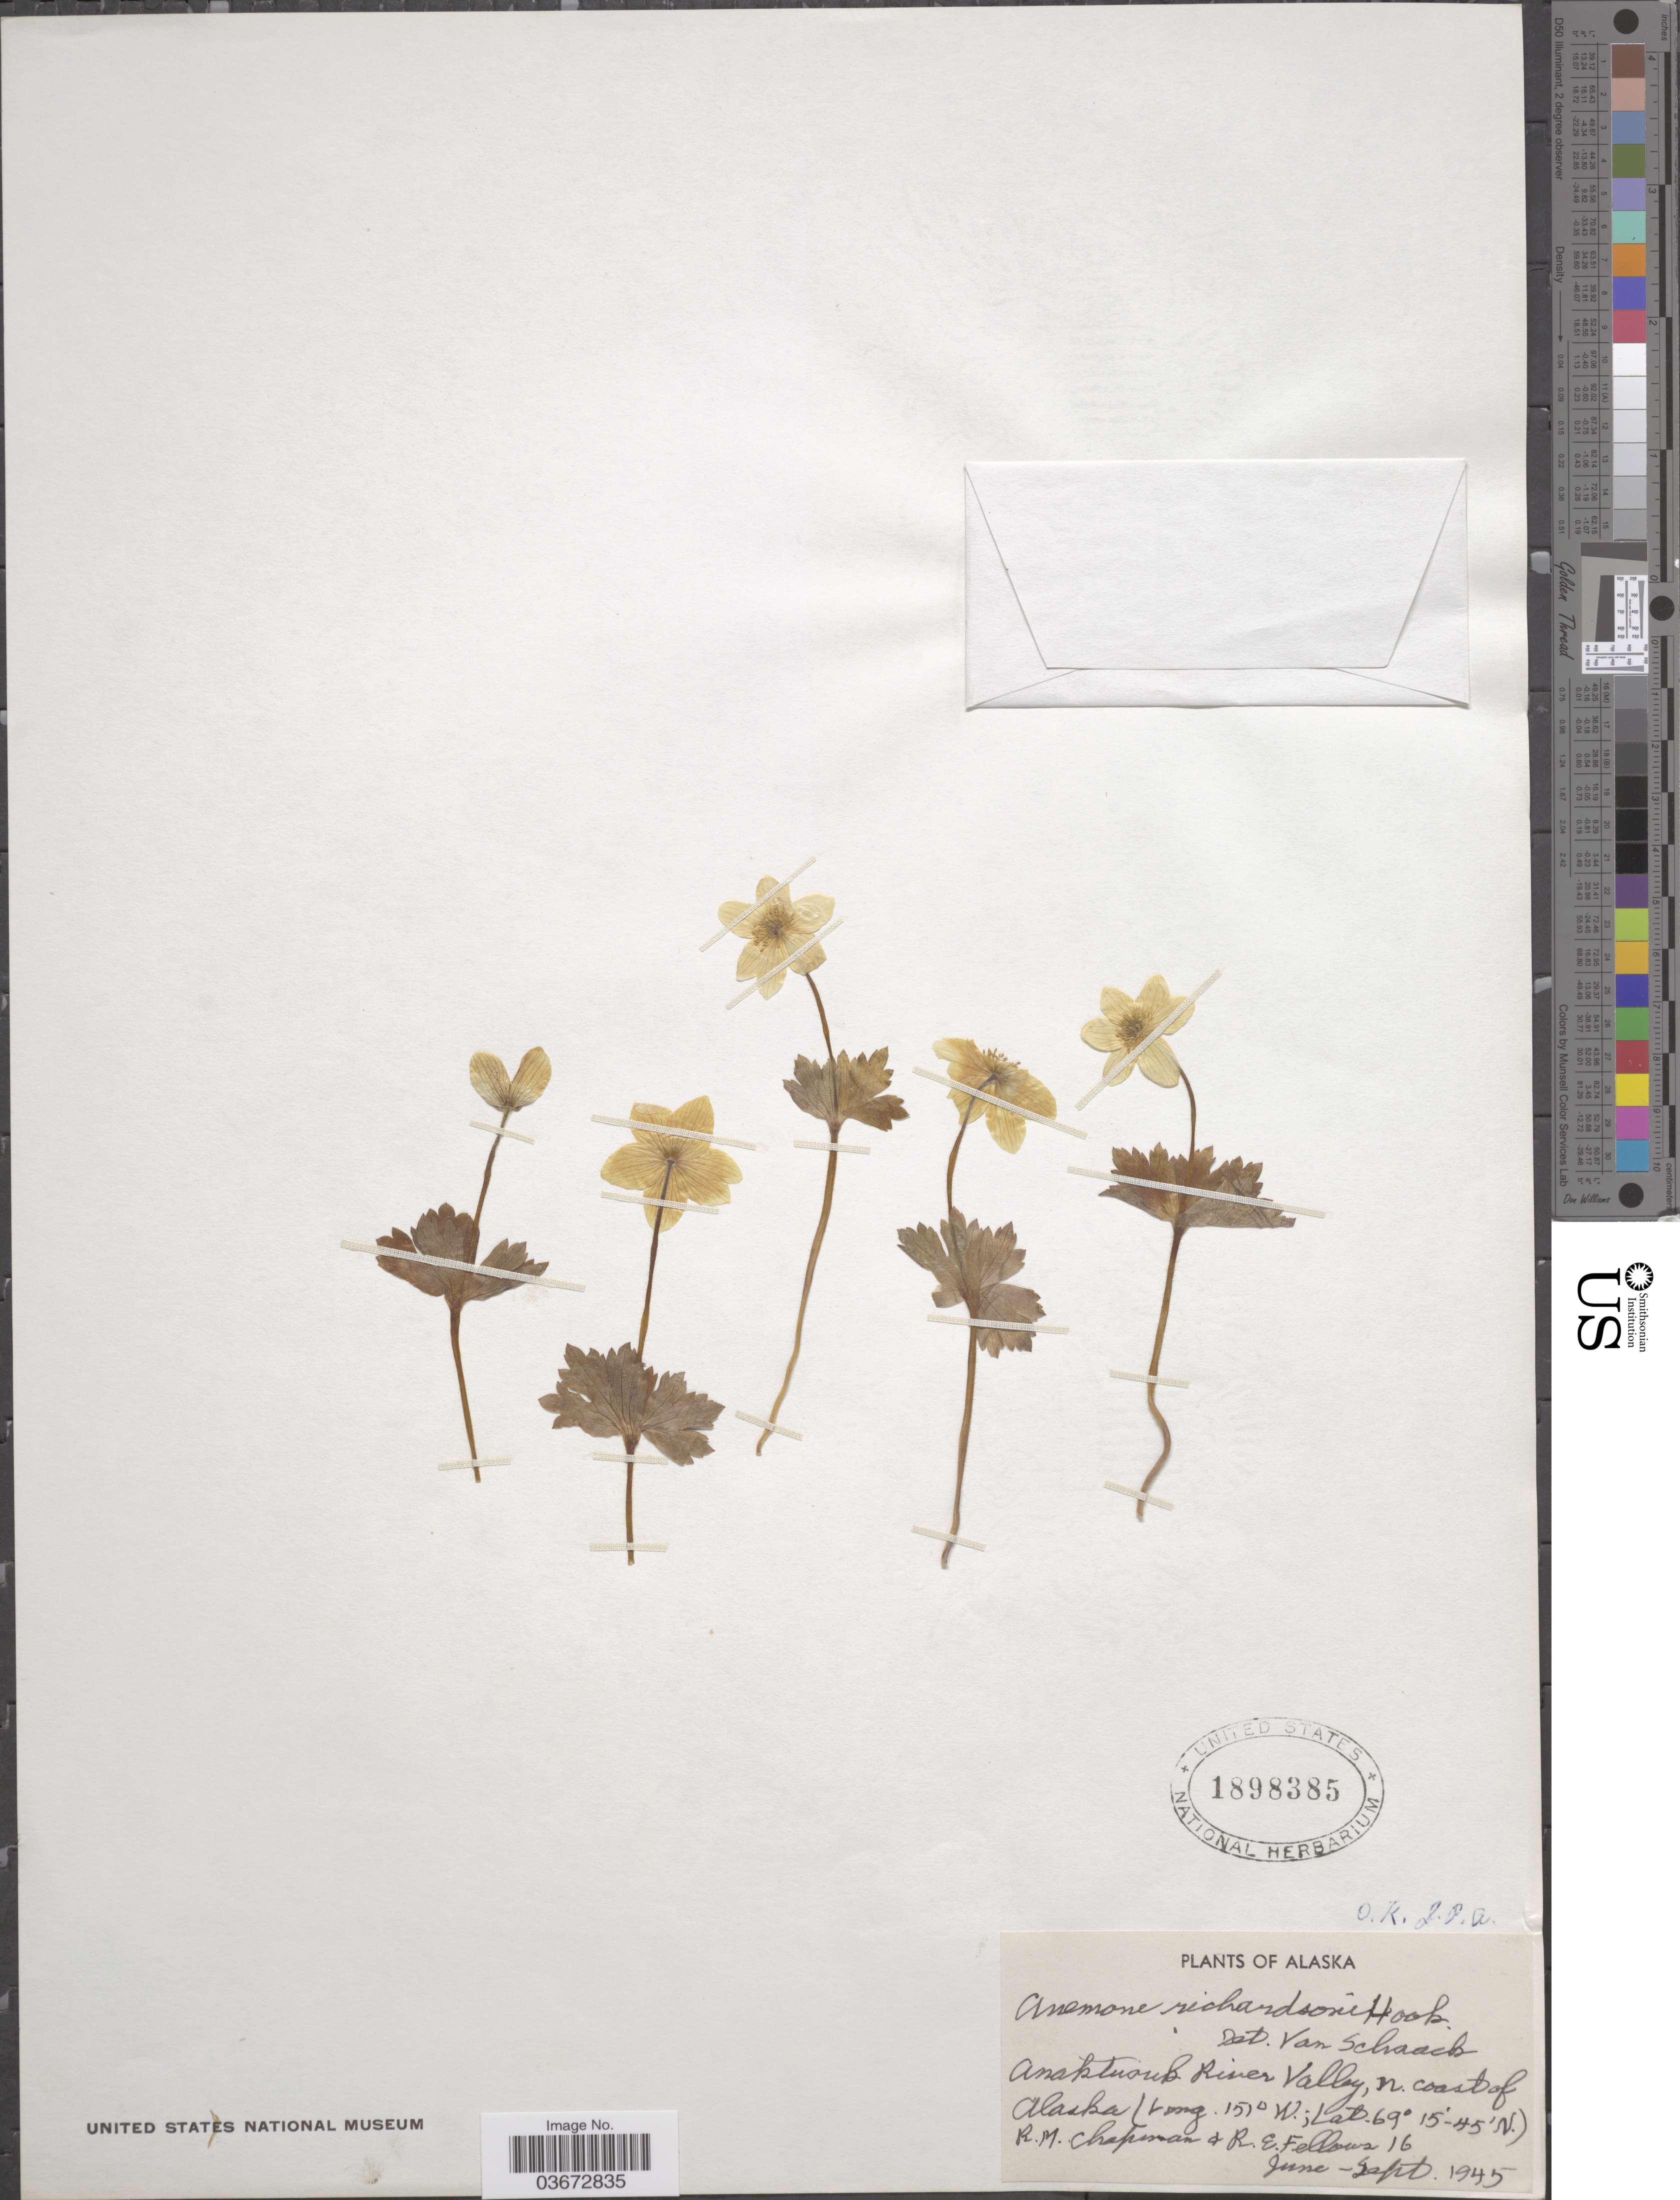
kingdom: Plantae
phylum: Tracheophyta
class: Magnoliopsida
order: Ranunculales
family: Ranunculaceae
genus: Anemone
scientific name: Anemone richardsonii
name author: Hook.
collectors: R. M. Chapman & R. Fellows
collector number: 16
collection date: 1945-06/1945-09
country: United States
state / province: Alaska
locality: Anaktuvuk River Valley, n. coast of Alaska.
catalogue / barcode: US 1898385